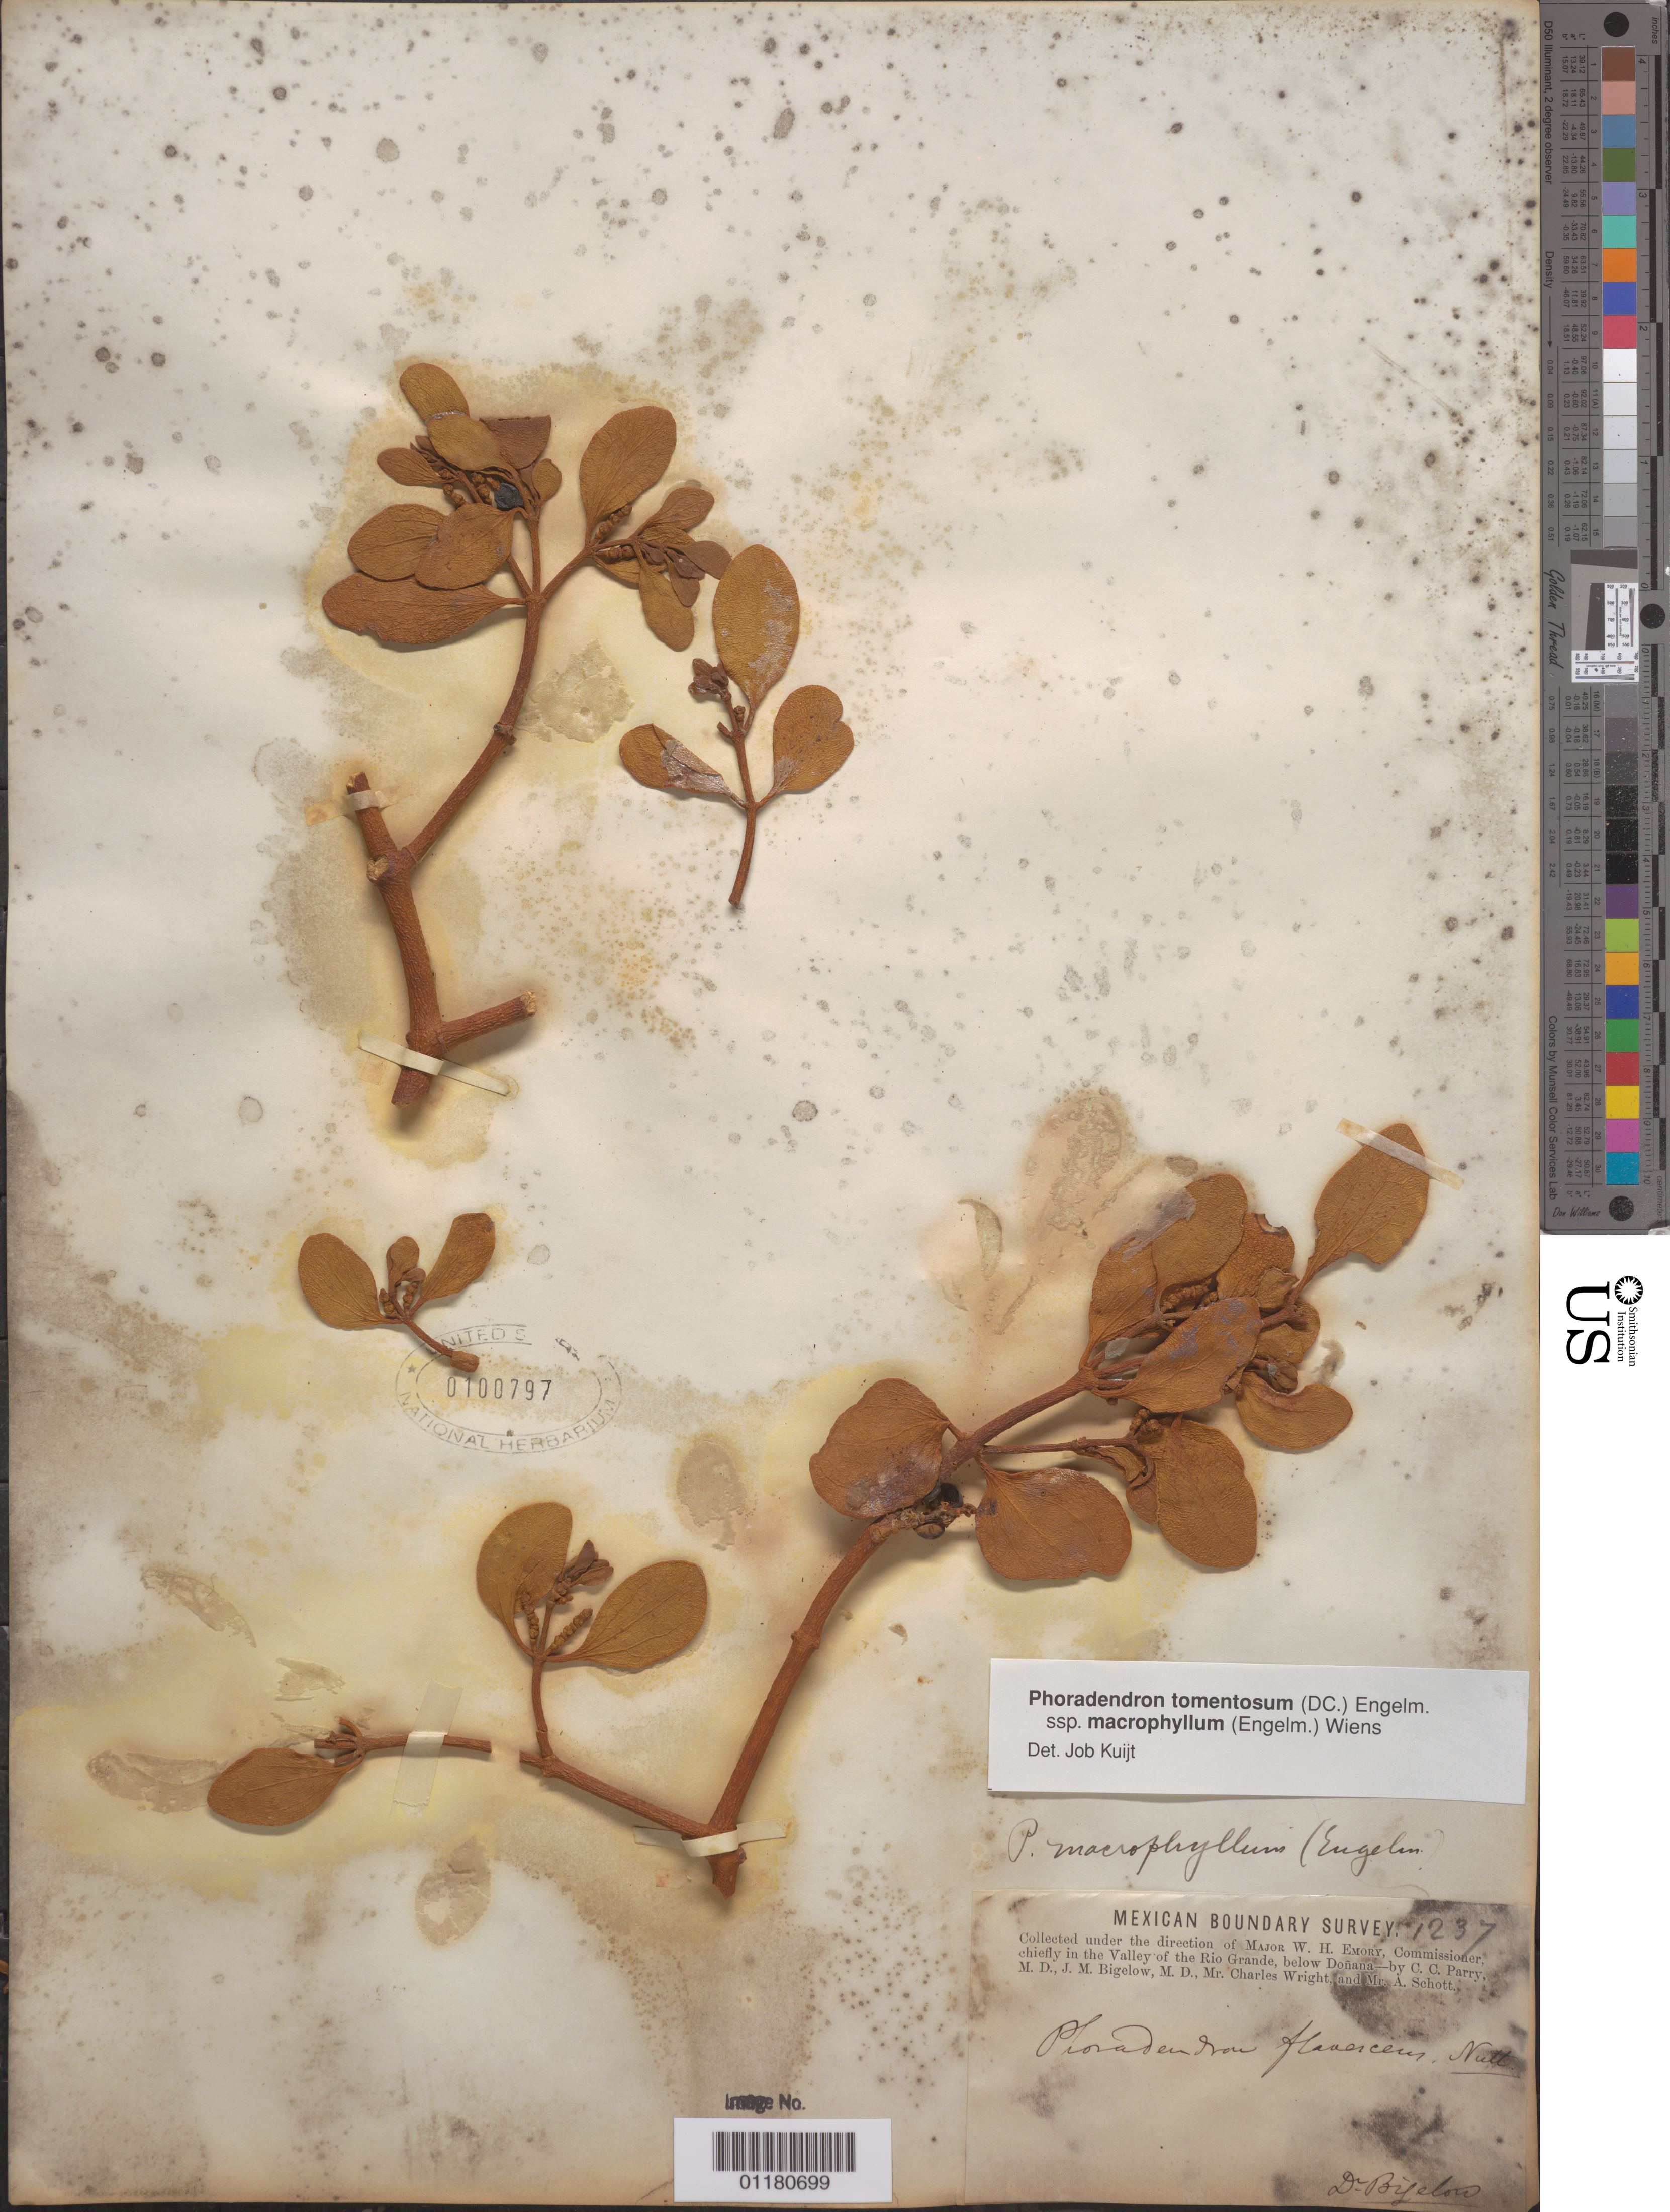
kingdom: Plantae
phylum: Tracheophyta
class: Magnoliopsida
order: Santalales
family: Viscaceae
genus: Phoradendron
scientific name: Phoradendron tomentosum subsp. macrophyllum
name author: DC.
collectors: J. M. Bigelow, C. C. Parry, C. Wright & A. C. V. Schott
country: United States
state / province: New Mexico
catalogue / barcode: US 100797